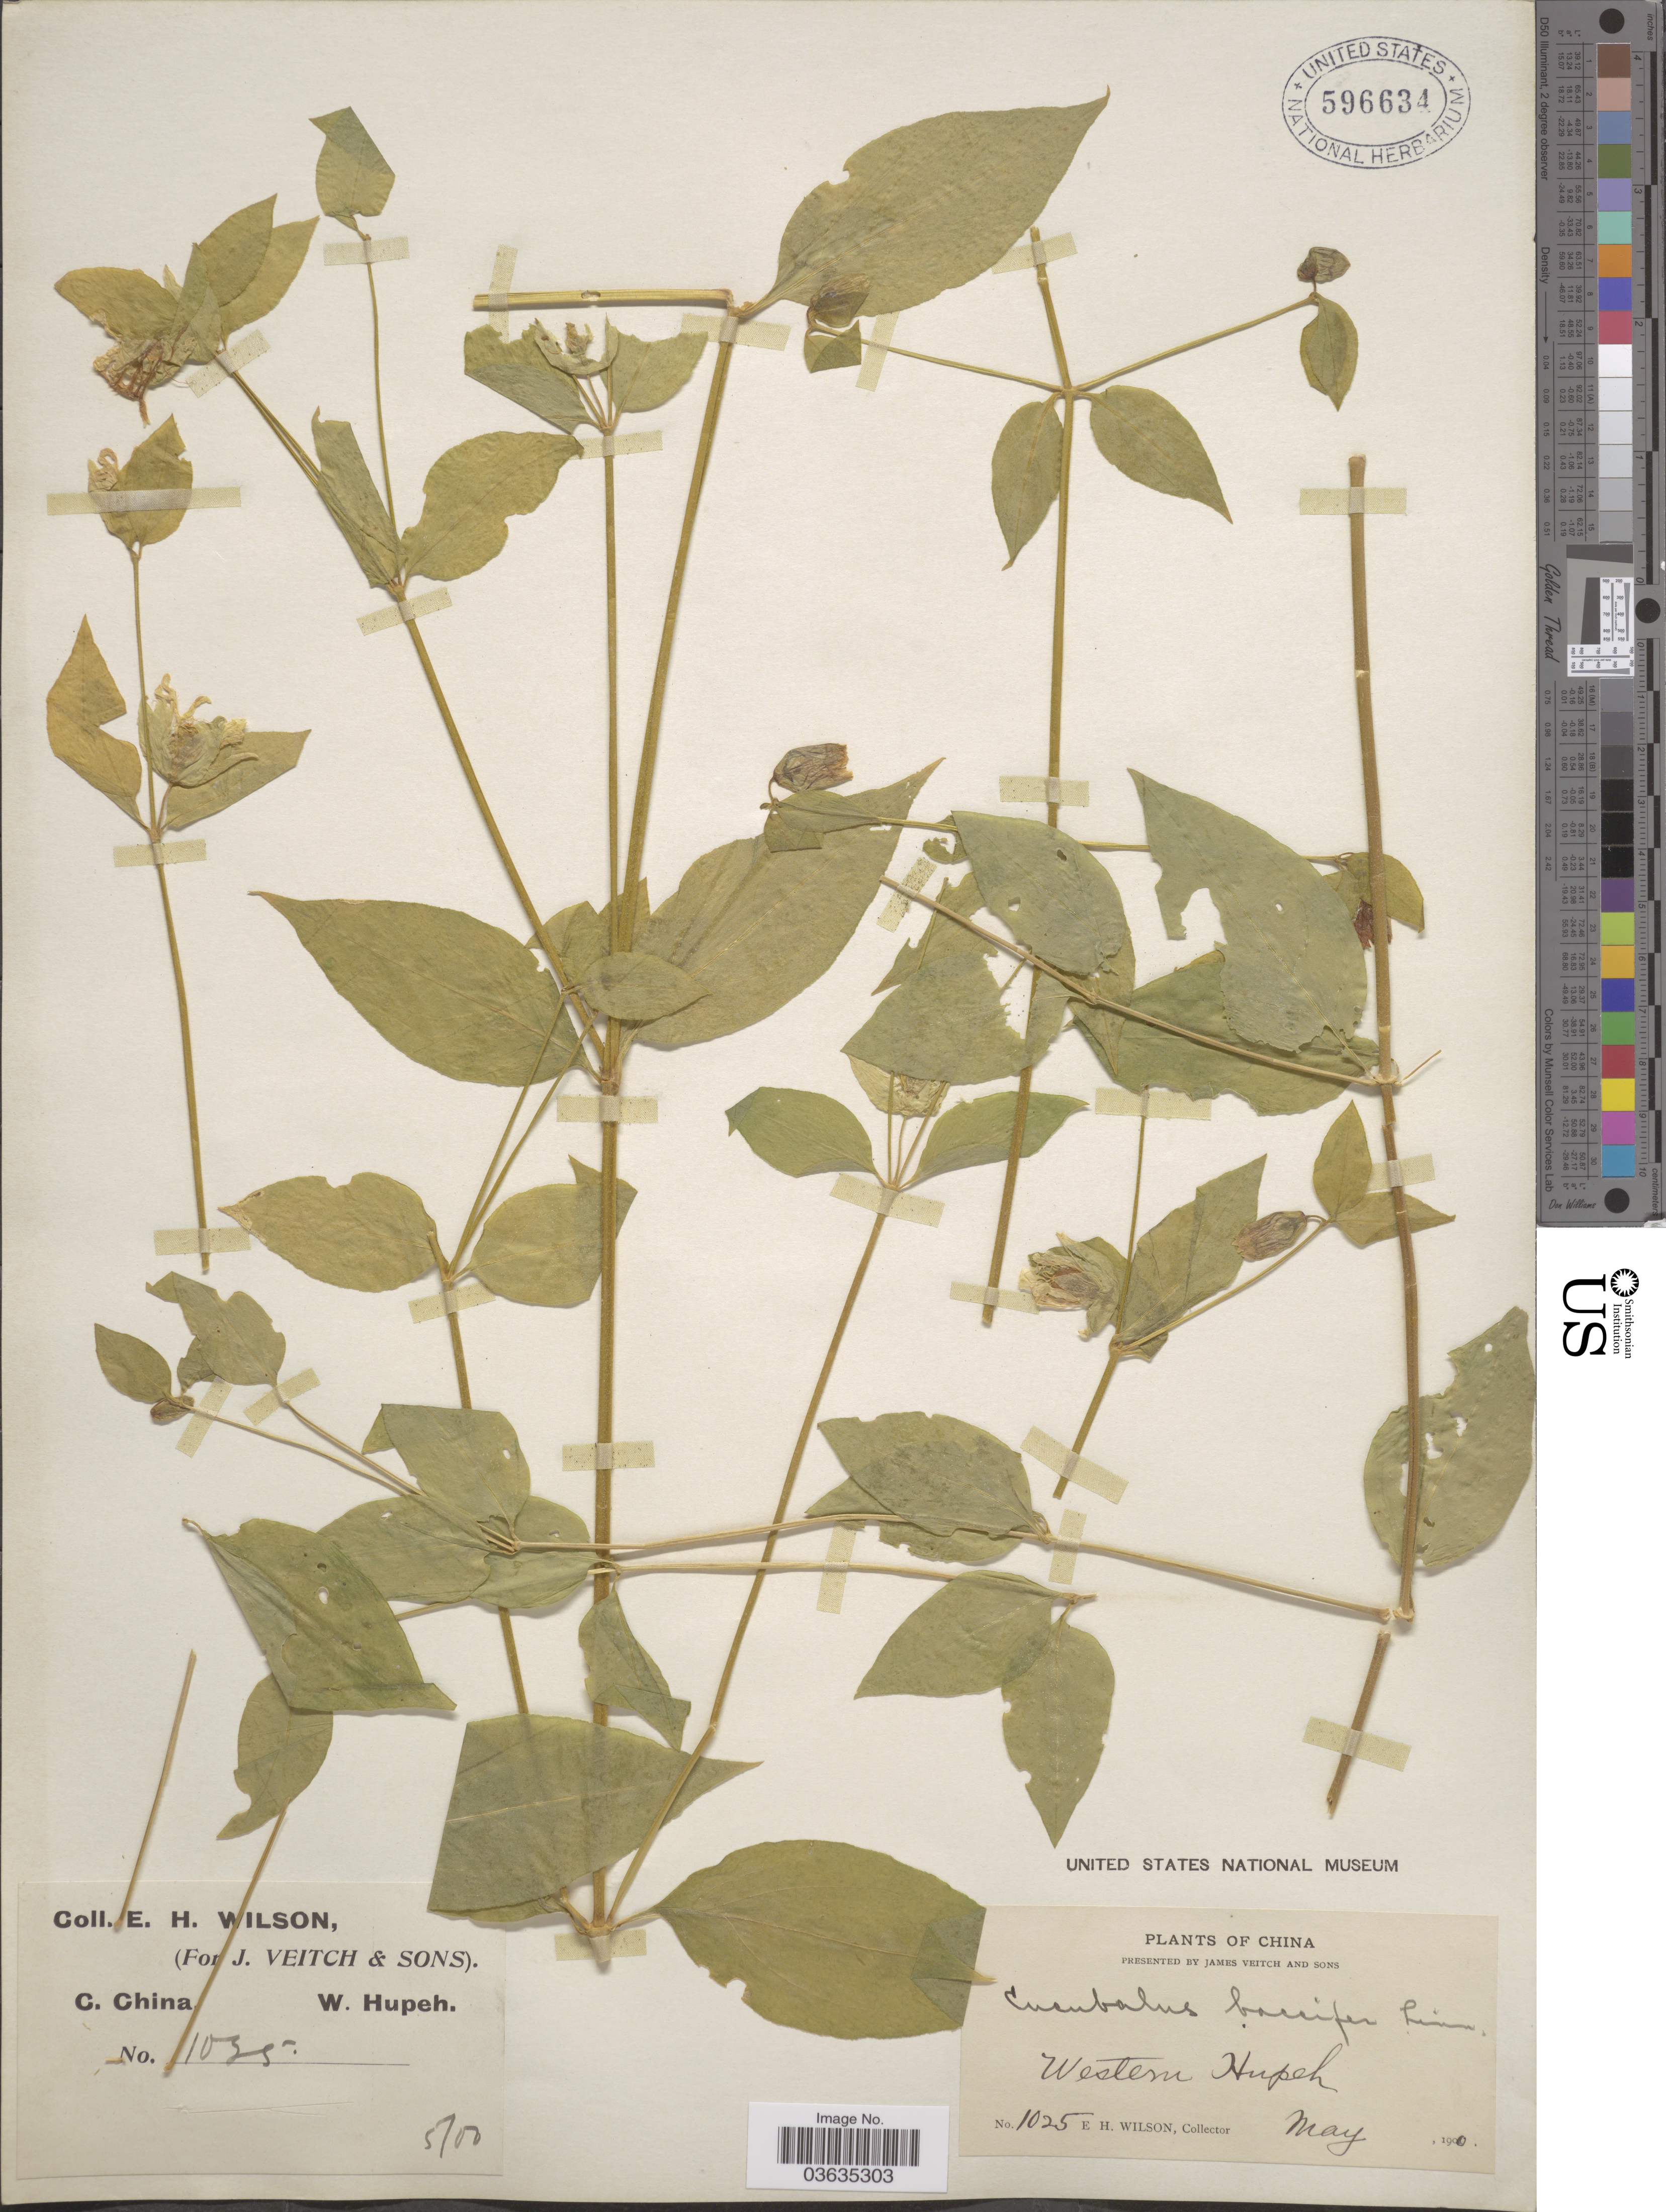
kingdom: Plantae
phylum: Tracheophyta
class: Magnoliopsida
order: Caryophyllales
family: Caryophyllaceae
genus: Silene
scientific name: Silene baccifera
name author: (L.) Durande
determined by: U.S. National Herbarium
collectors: E. Wilson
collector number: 1025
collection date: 1900-05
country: China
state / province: Hubei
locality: C. China. Western Hupeh.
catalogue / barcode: US 596634